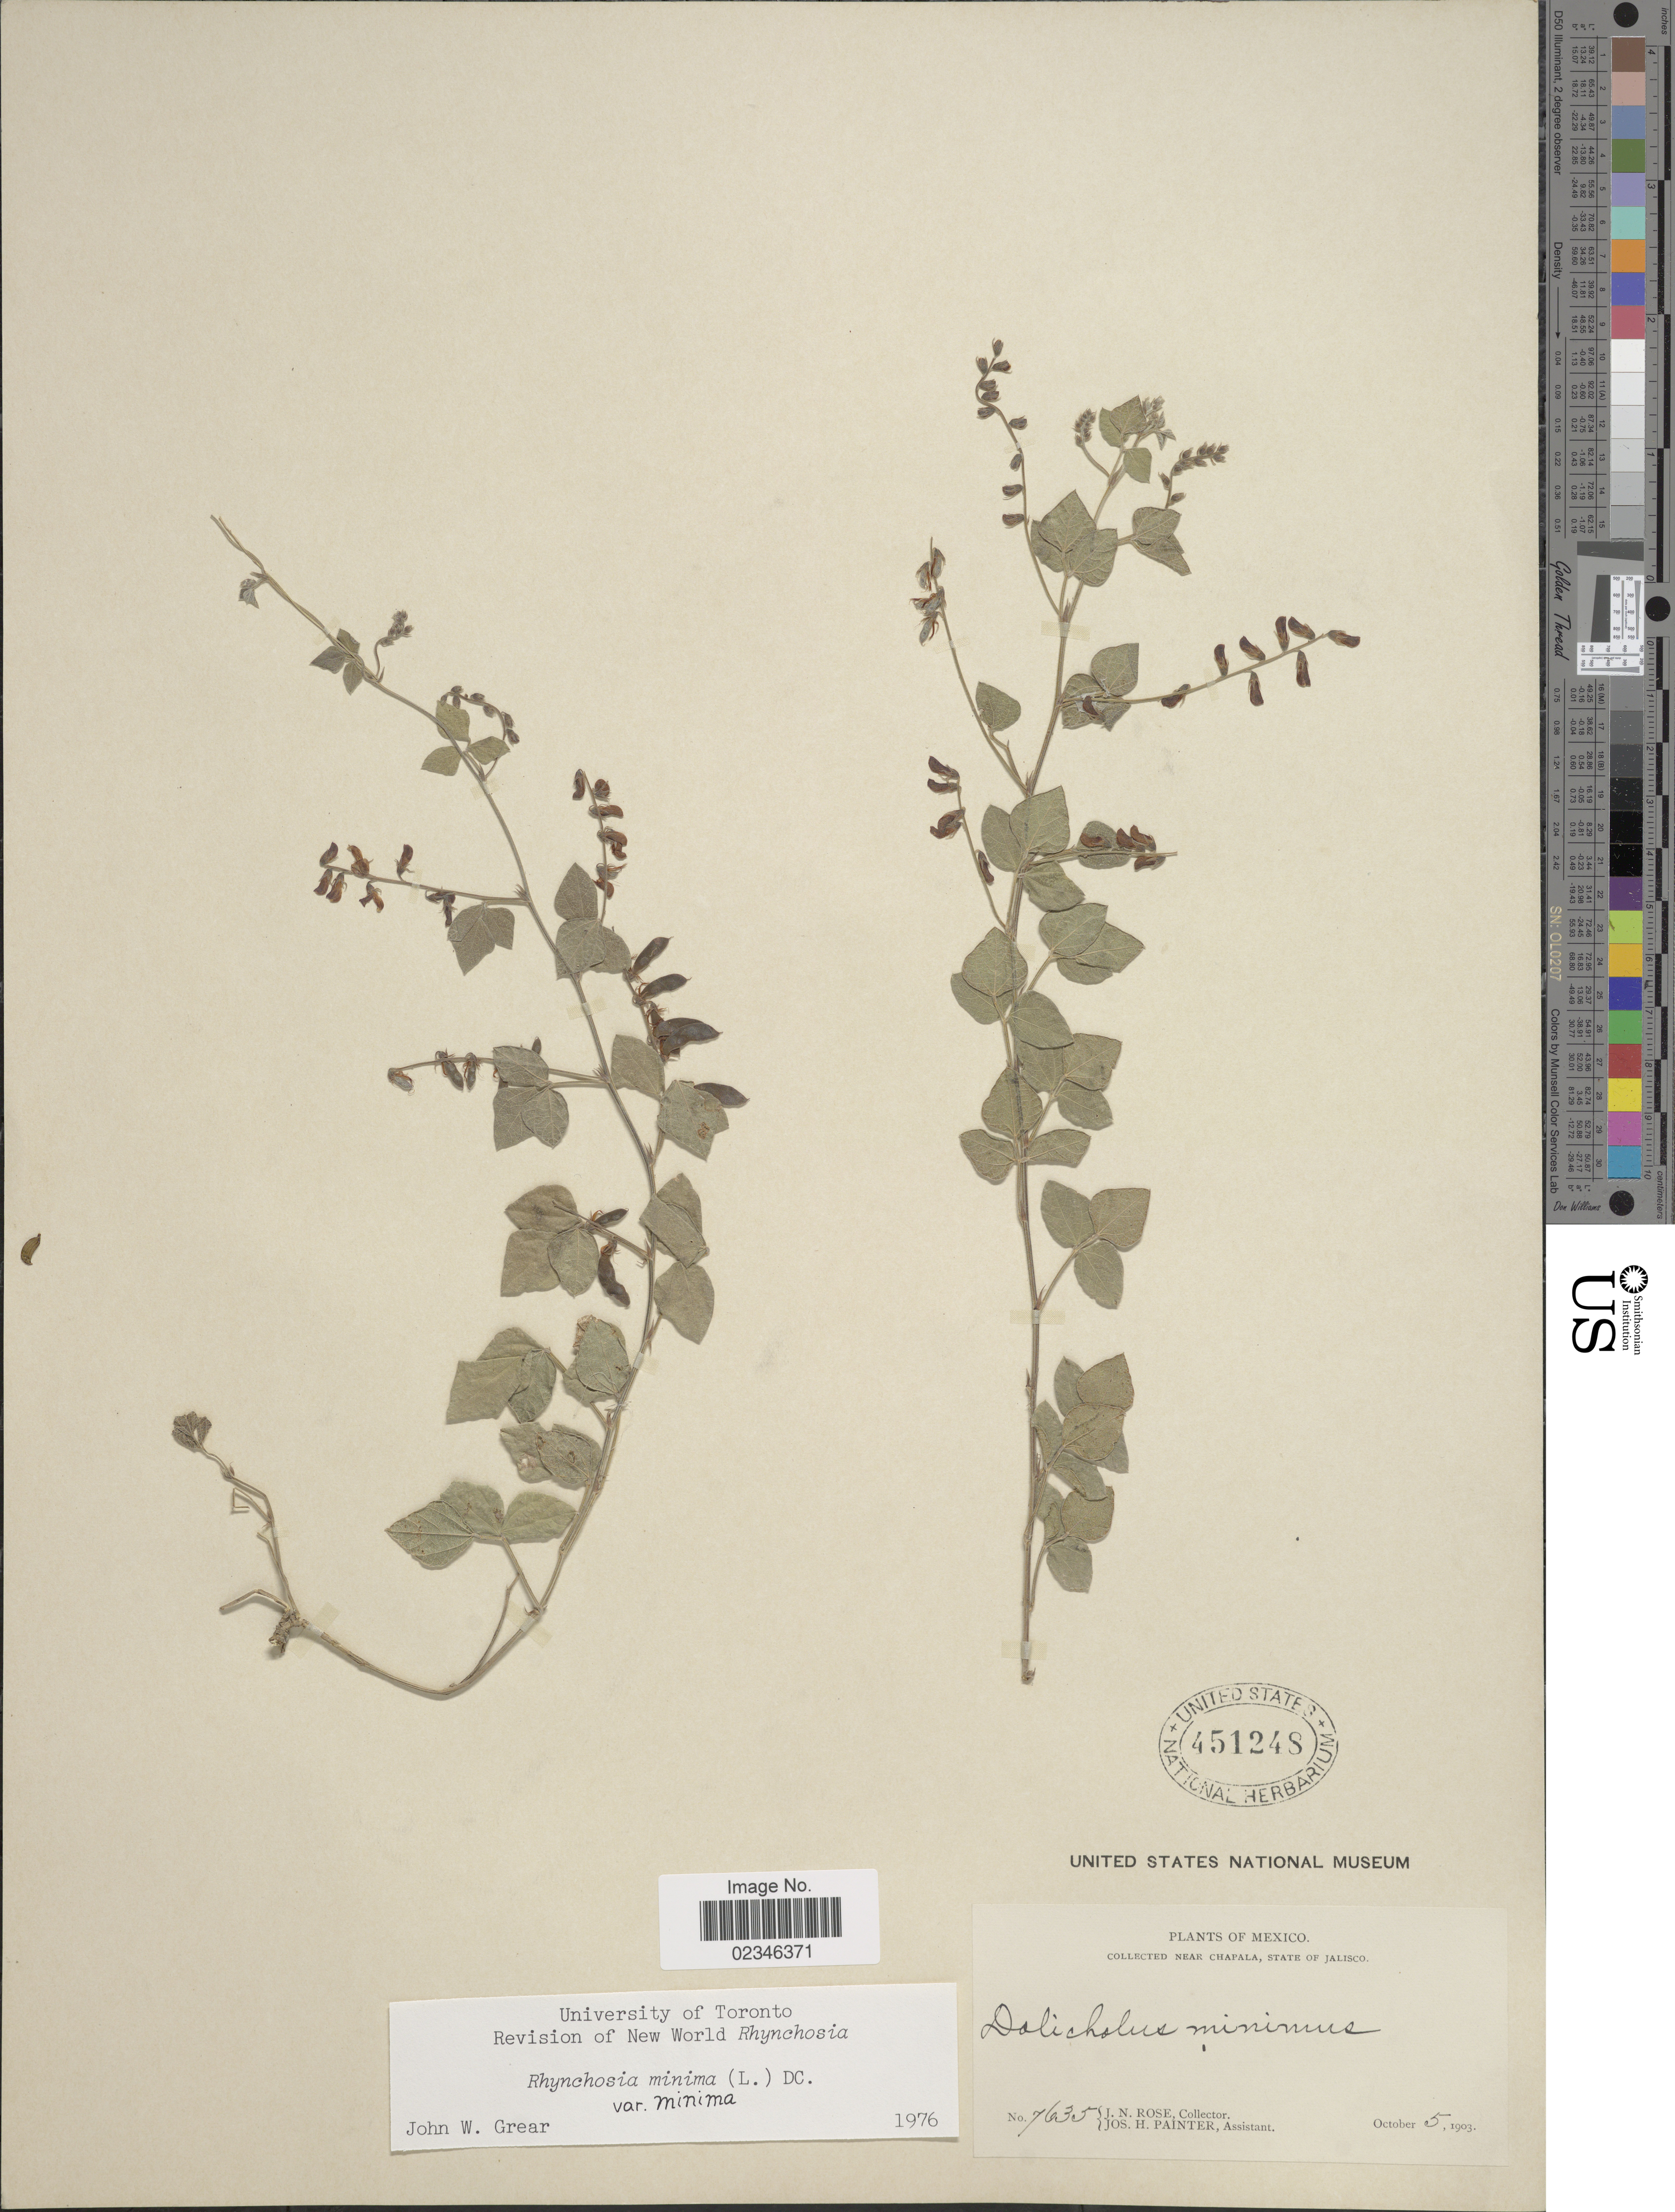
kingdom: Plantae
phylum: Tracheophyta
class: Magnoliopsida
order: Fabales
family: Fabaceae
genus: Rhynchosia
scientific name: Rhynchosia minima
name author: (L.) DC.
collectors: J. N. Rose & J. H. Painter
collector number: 7635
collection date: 1903-10-05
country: Mexico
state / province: Jalisco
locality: Near Chapala, State of Jalisco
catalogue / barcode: US 451248